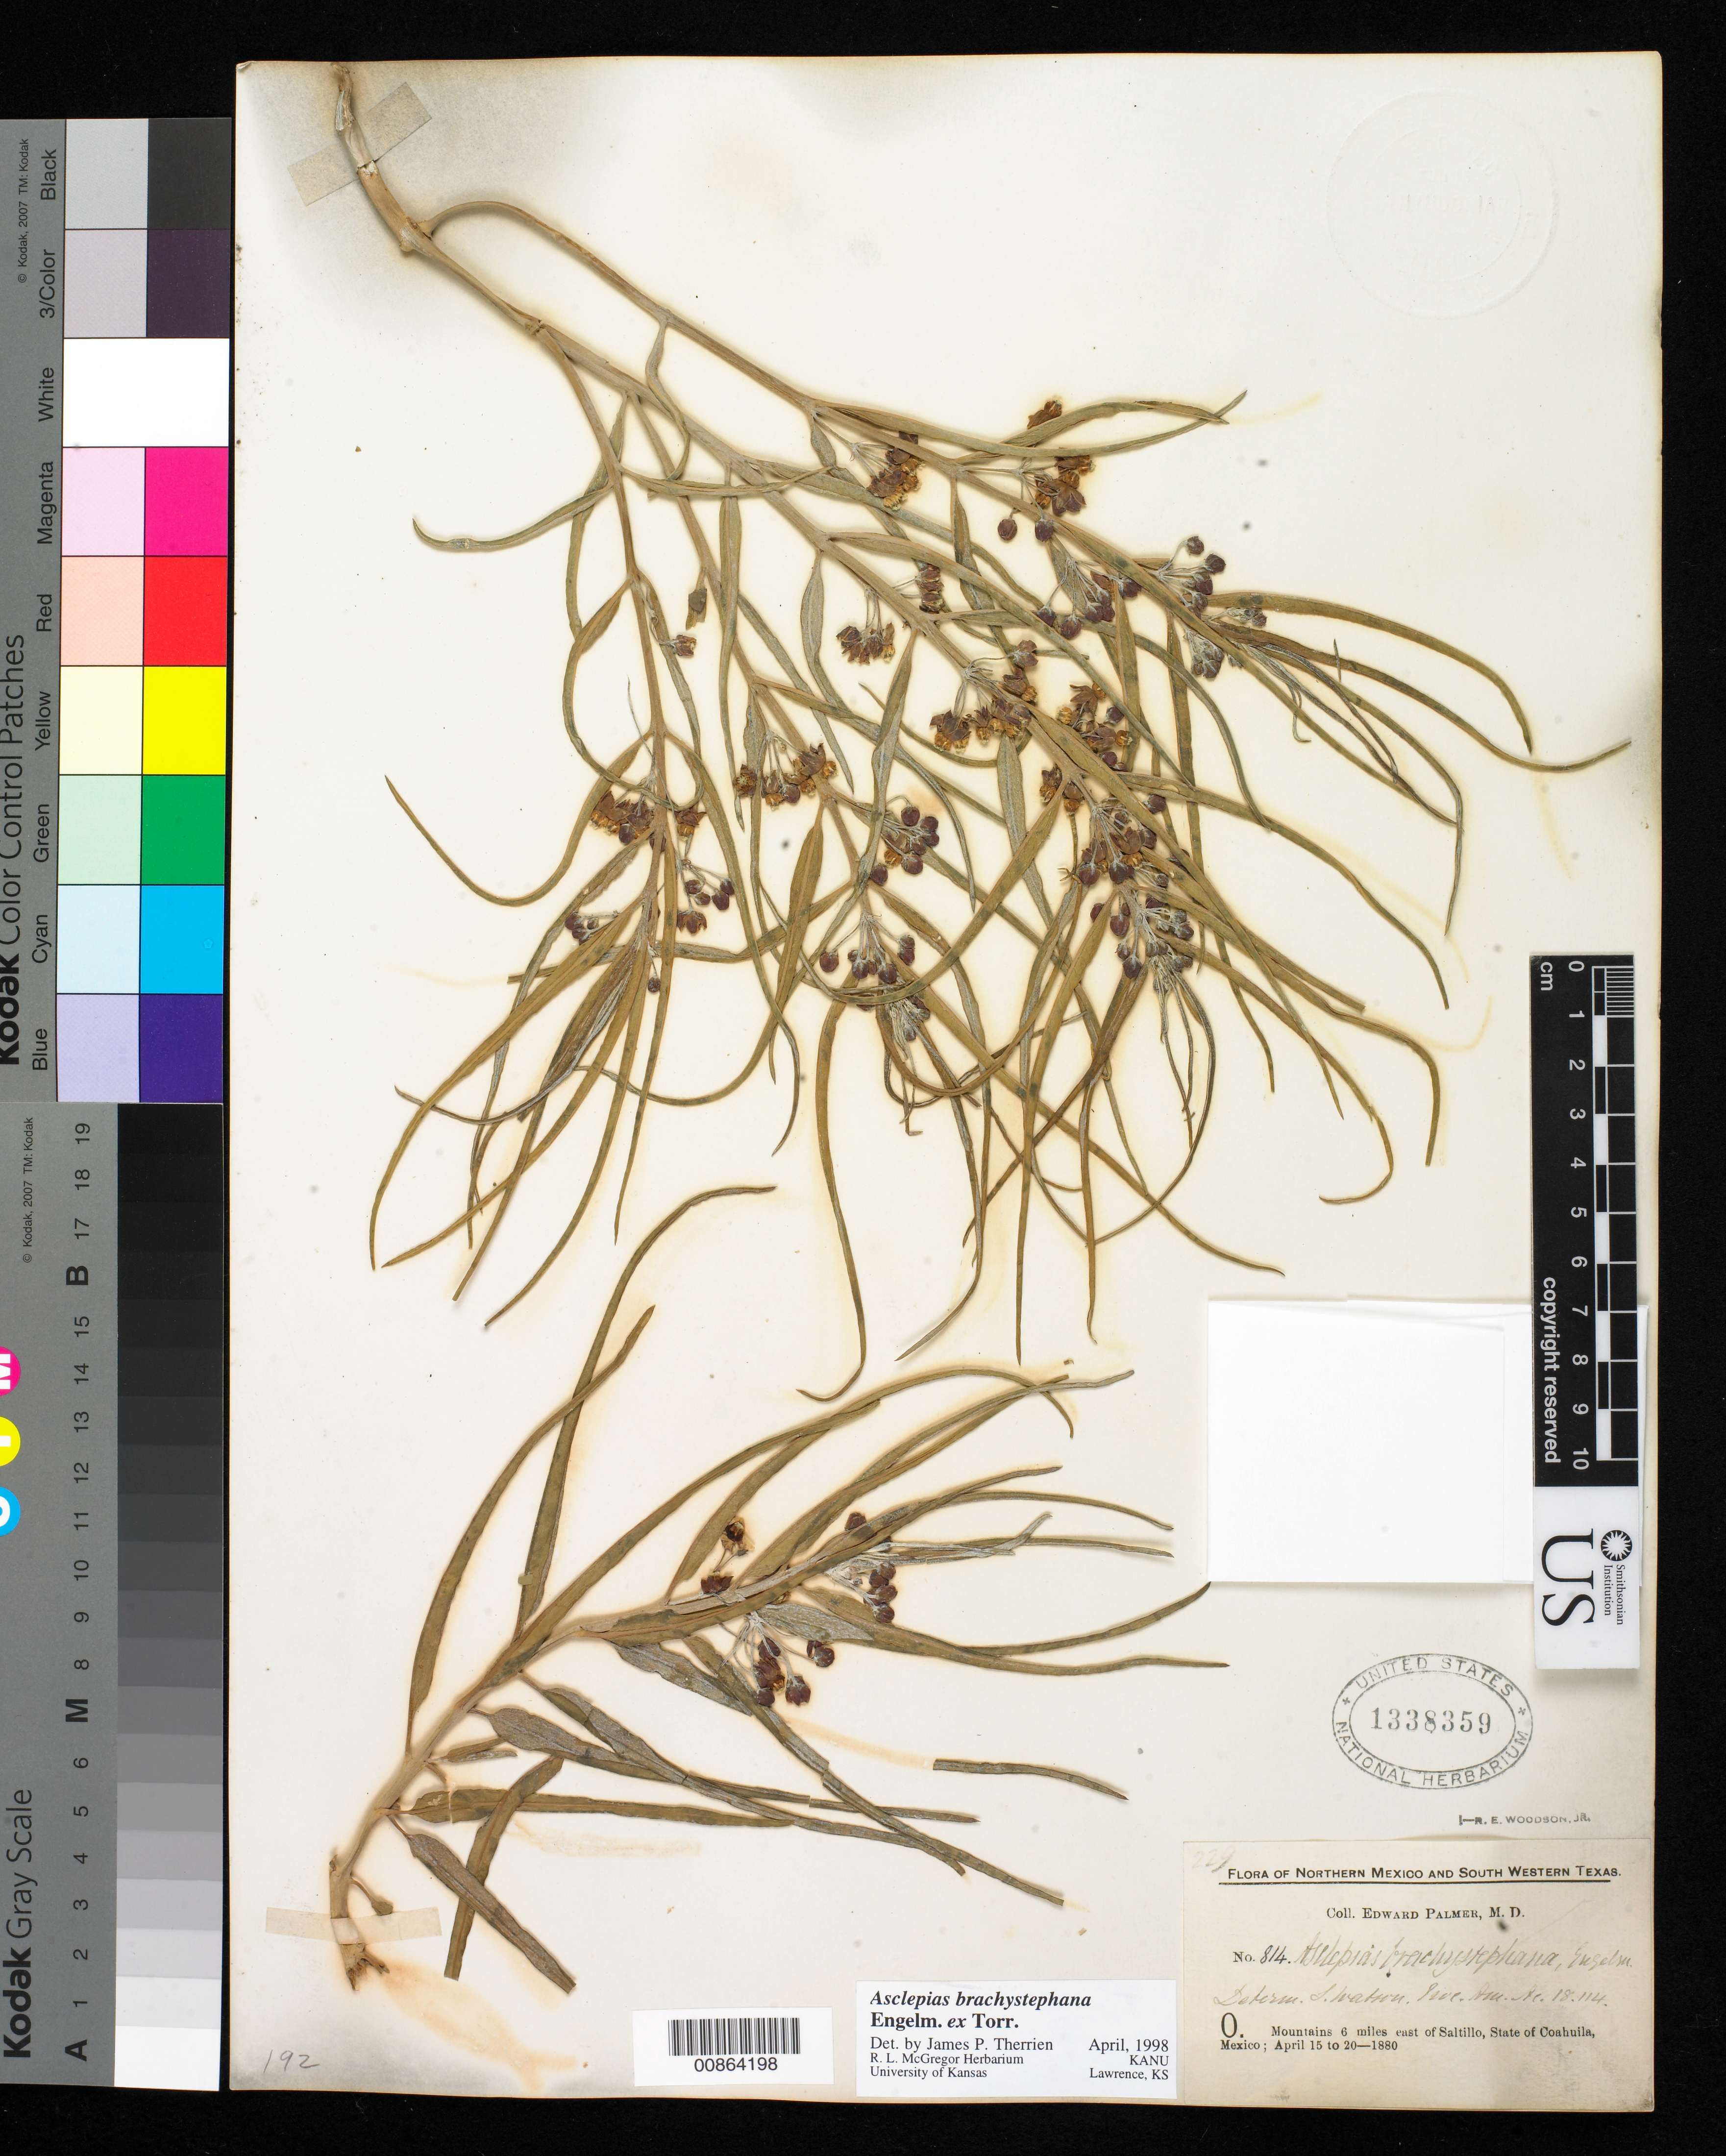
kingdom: Plantae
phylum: Tracheophyta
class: Magnoliopsida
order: Gentianales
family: Apocynaceae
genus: Asclepias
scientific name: Asclepias brachystephana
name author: Engelm. ex Torr. in Emory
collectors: E. Palmer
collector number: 814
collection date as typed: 15 Apr 1880 to 20 Apr 1880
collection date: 1880-04-15/1880-04-20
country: Mexico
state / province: Coahuila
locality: O. Mountains 6 miles east of Saltillo, Coahuila.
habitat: Mountains.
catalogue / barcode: US 1338359